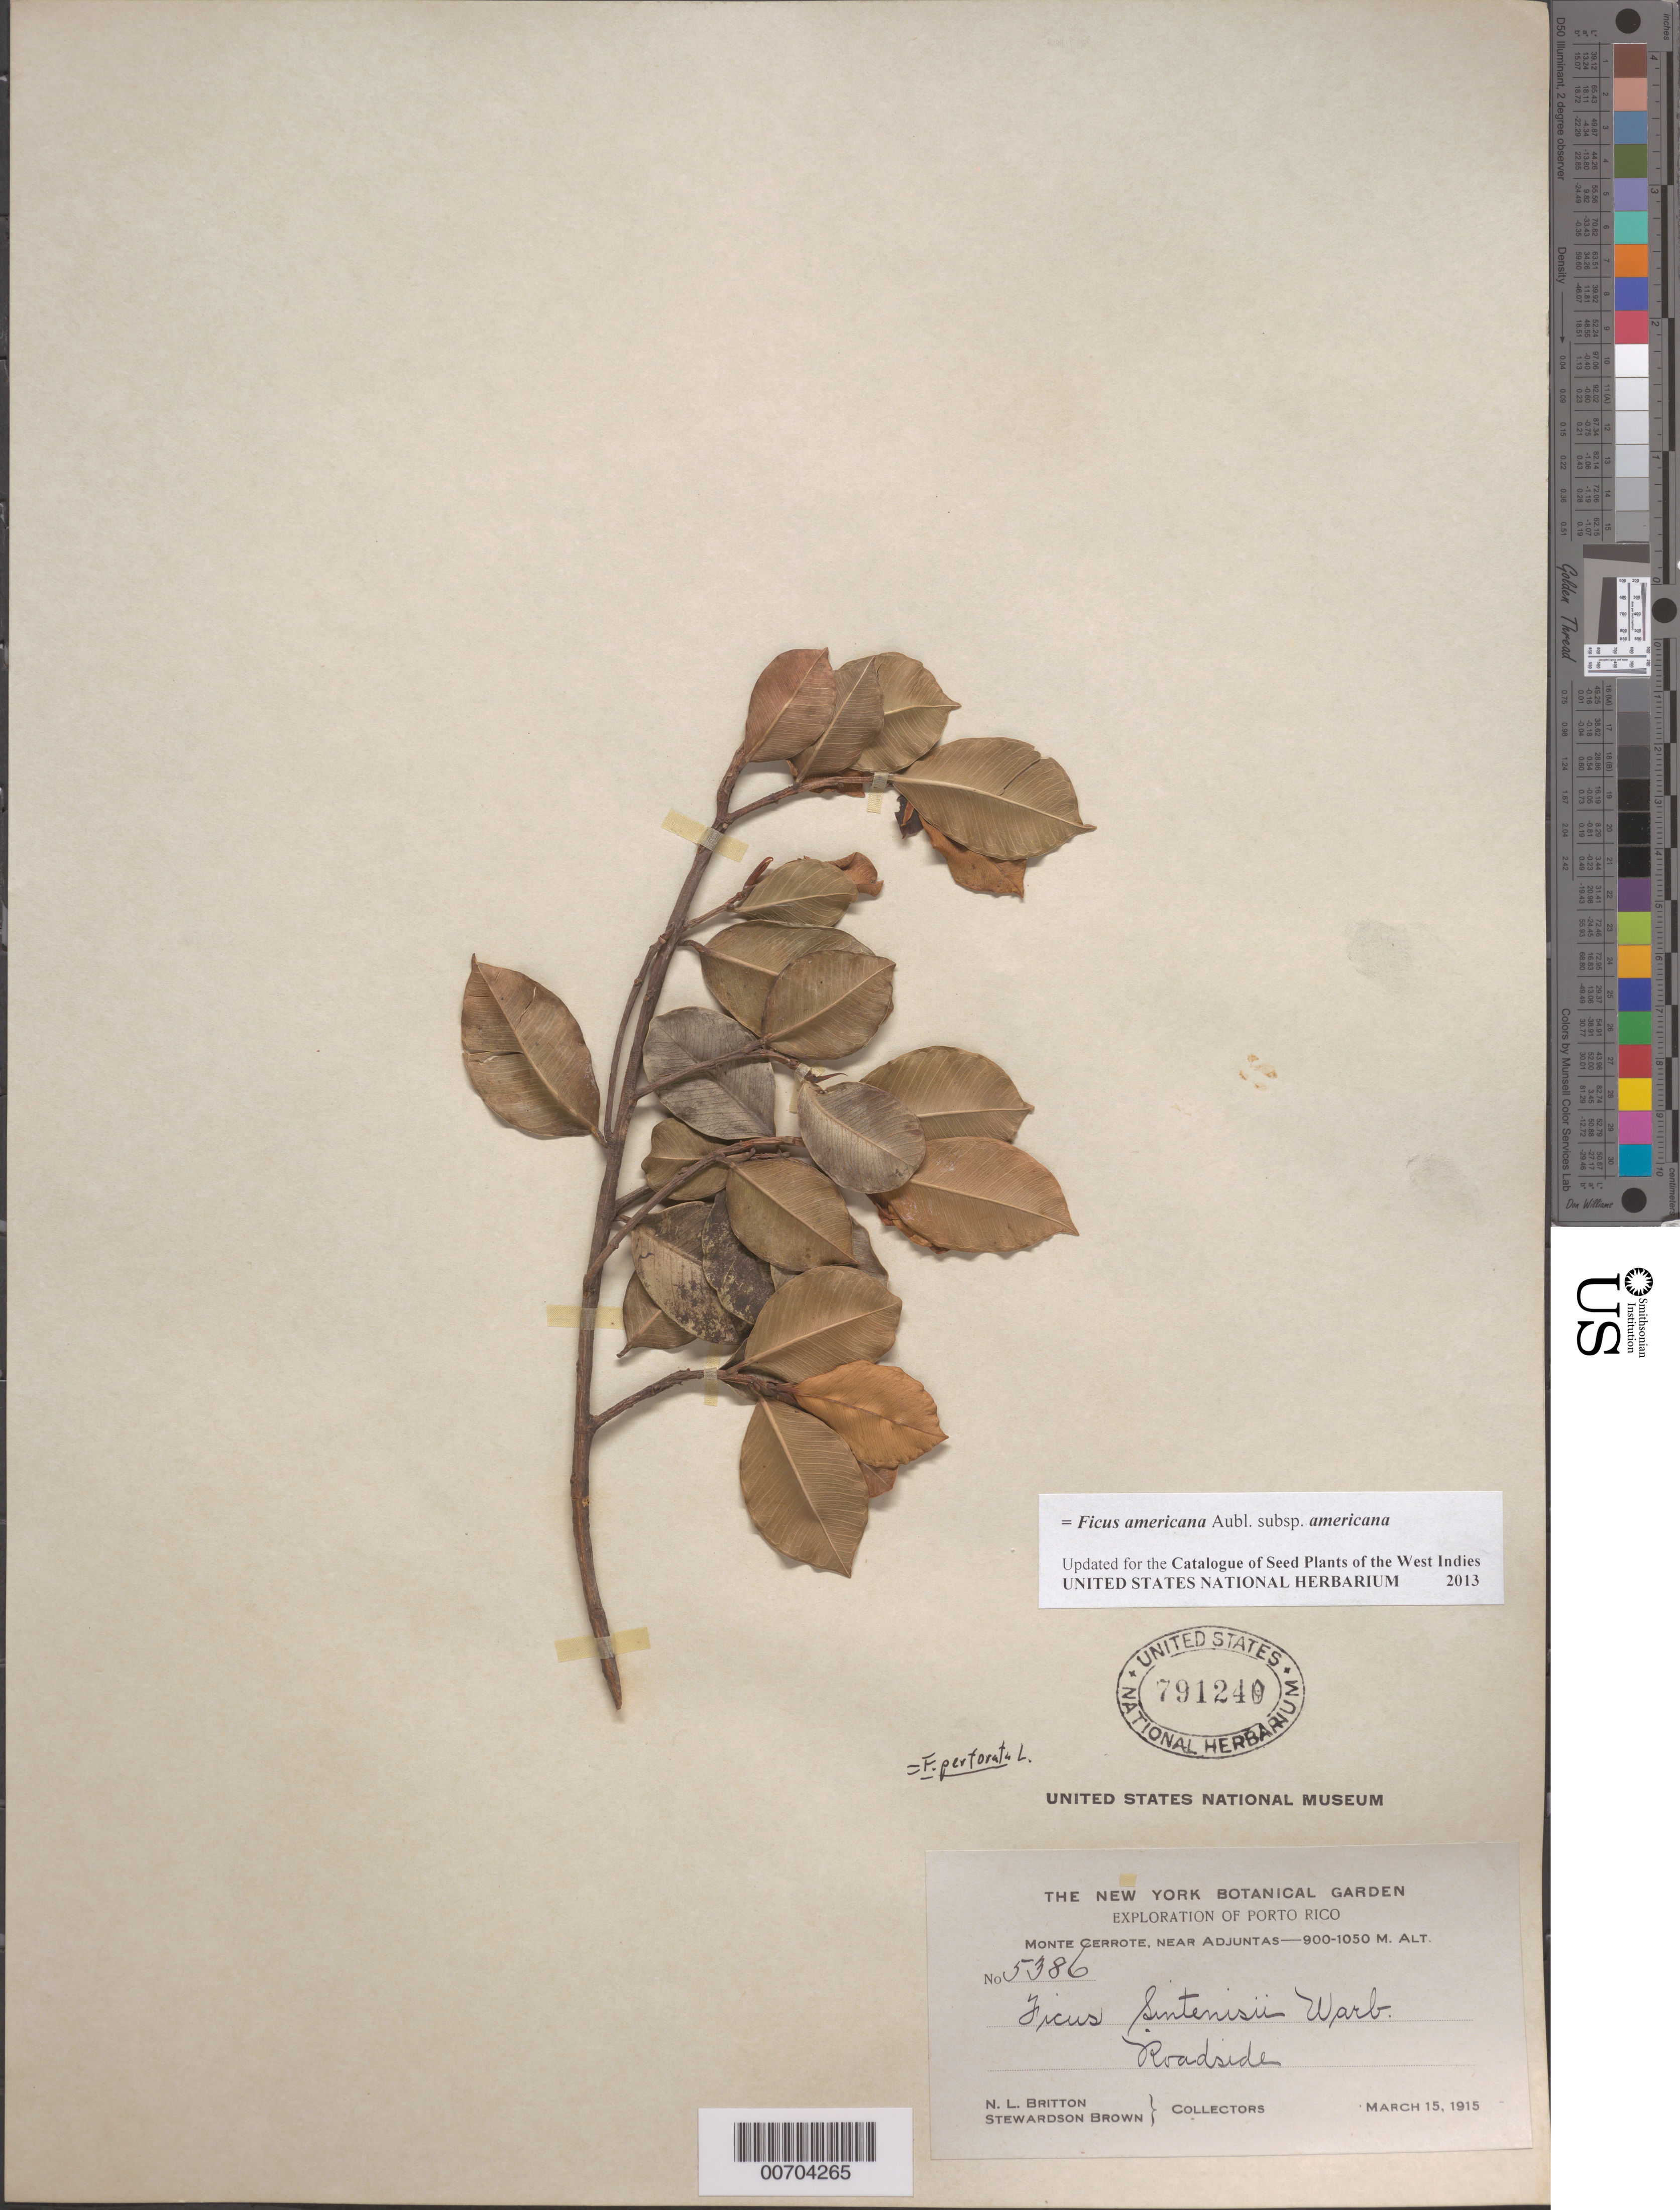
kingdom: Plantae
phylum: Tracheophyta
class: Magnoliopsida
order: Rosales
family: Moraceae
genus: Ficus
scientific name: Ficus perforata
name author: L.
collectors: N. Britton & S. Brown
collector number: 5386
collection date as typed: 15 Mar 1915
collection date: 1915-03-15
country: Puerto Rico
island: Greater Antilles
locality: Monte Cerrote, Adjuntas, vic of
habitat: Roadside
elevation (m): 900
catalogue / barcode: US 791240